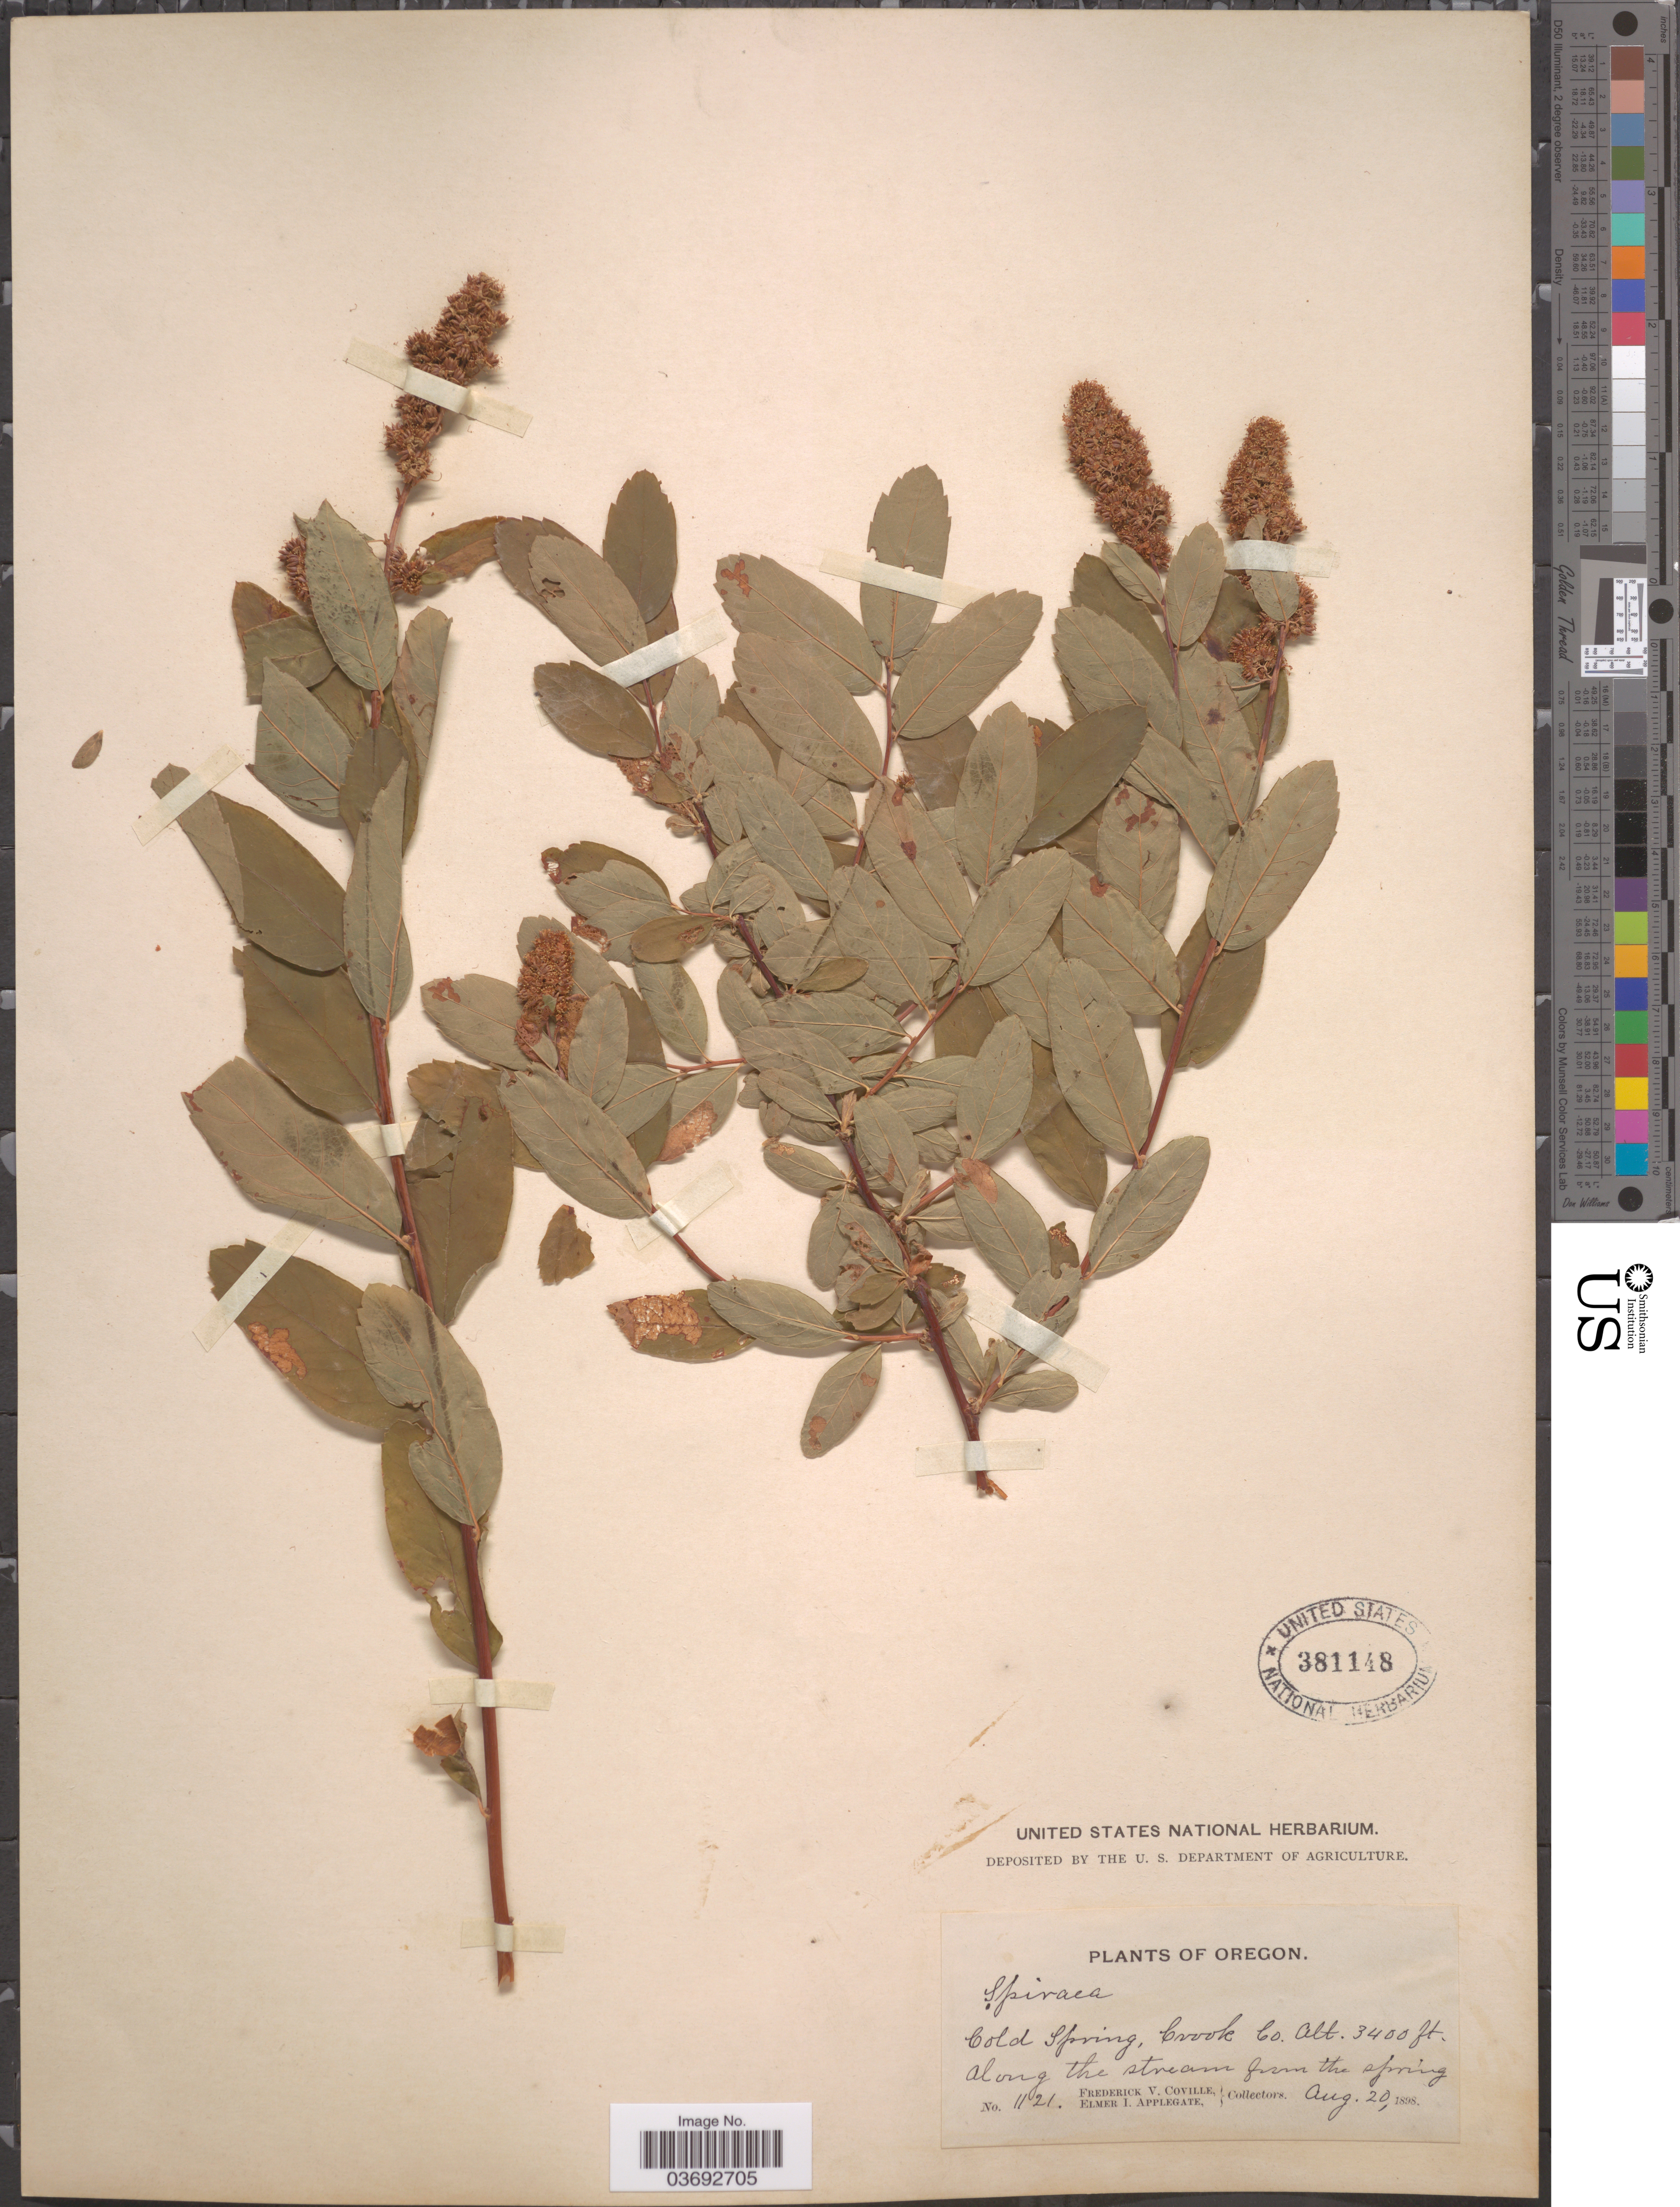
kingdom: Plantae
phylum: Tracheophyta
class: Magnoliopsida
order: Rosales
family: Rosaceae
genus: Spiraea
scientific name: Spiraea menziesii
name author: Hook.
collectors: F. V. Coville & E. I. Applegate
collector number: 1121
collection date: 1898-08-20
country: United States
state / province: Oregon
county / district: Crook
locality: Cold Spring, Crook Co. Along the stream from the spring.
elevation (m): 1036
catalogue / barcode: US 381148